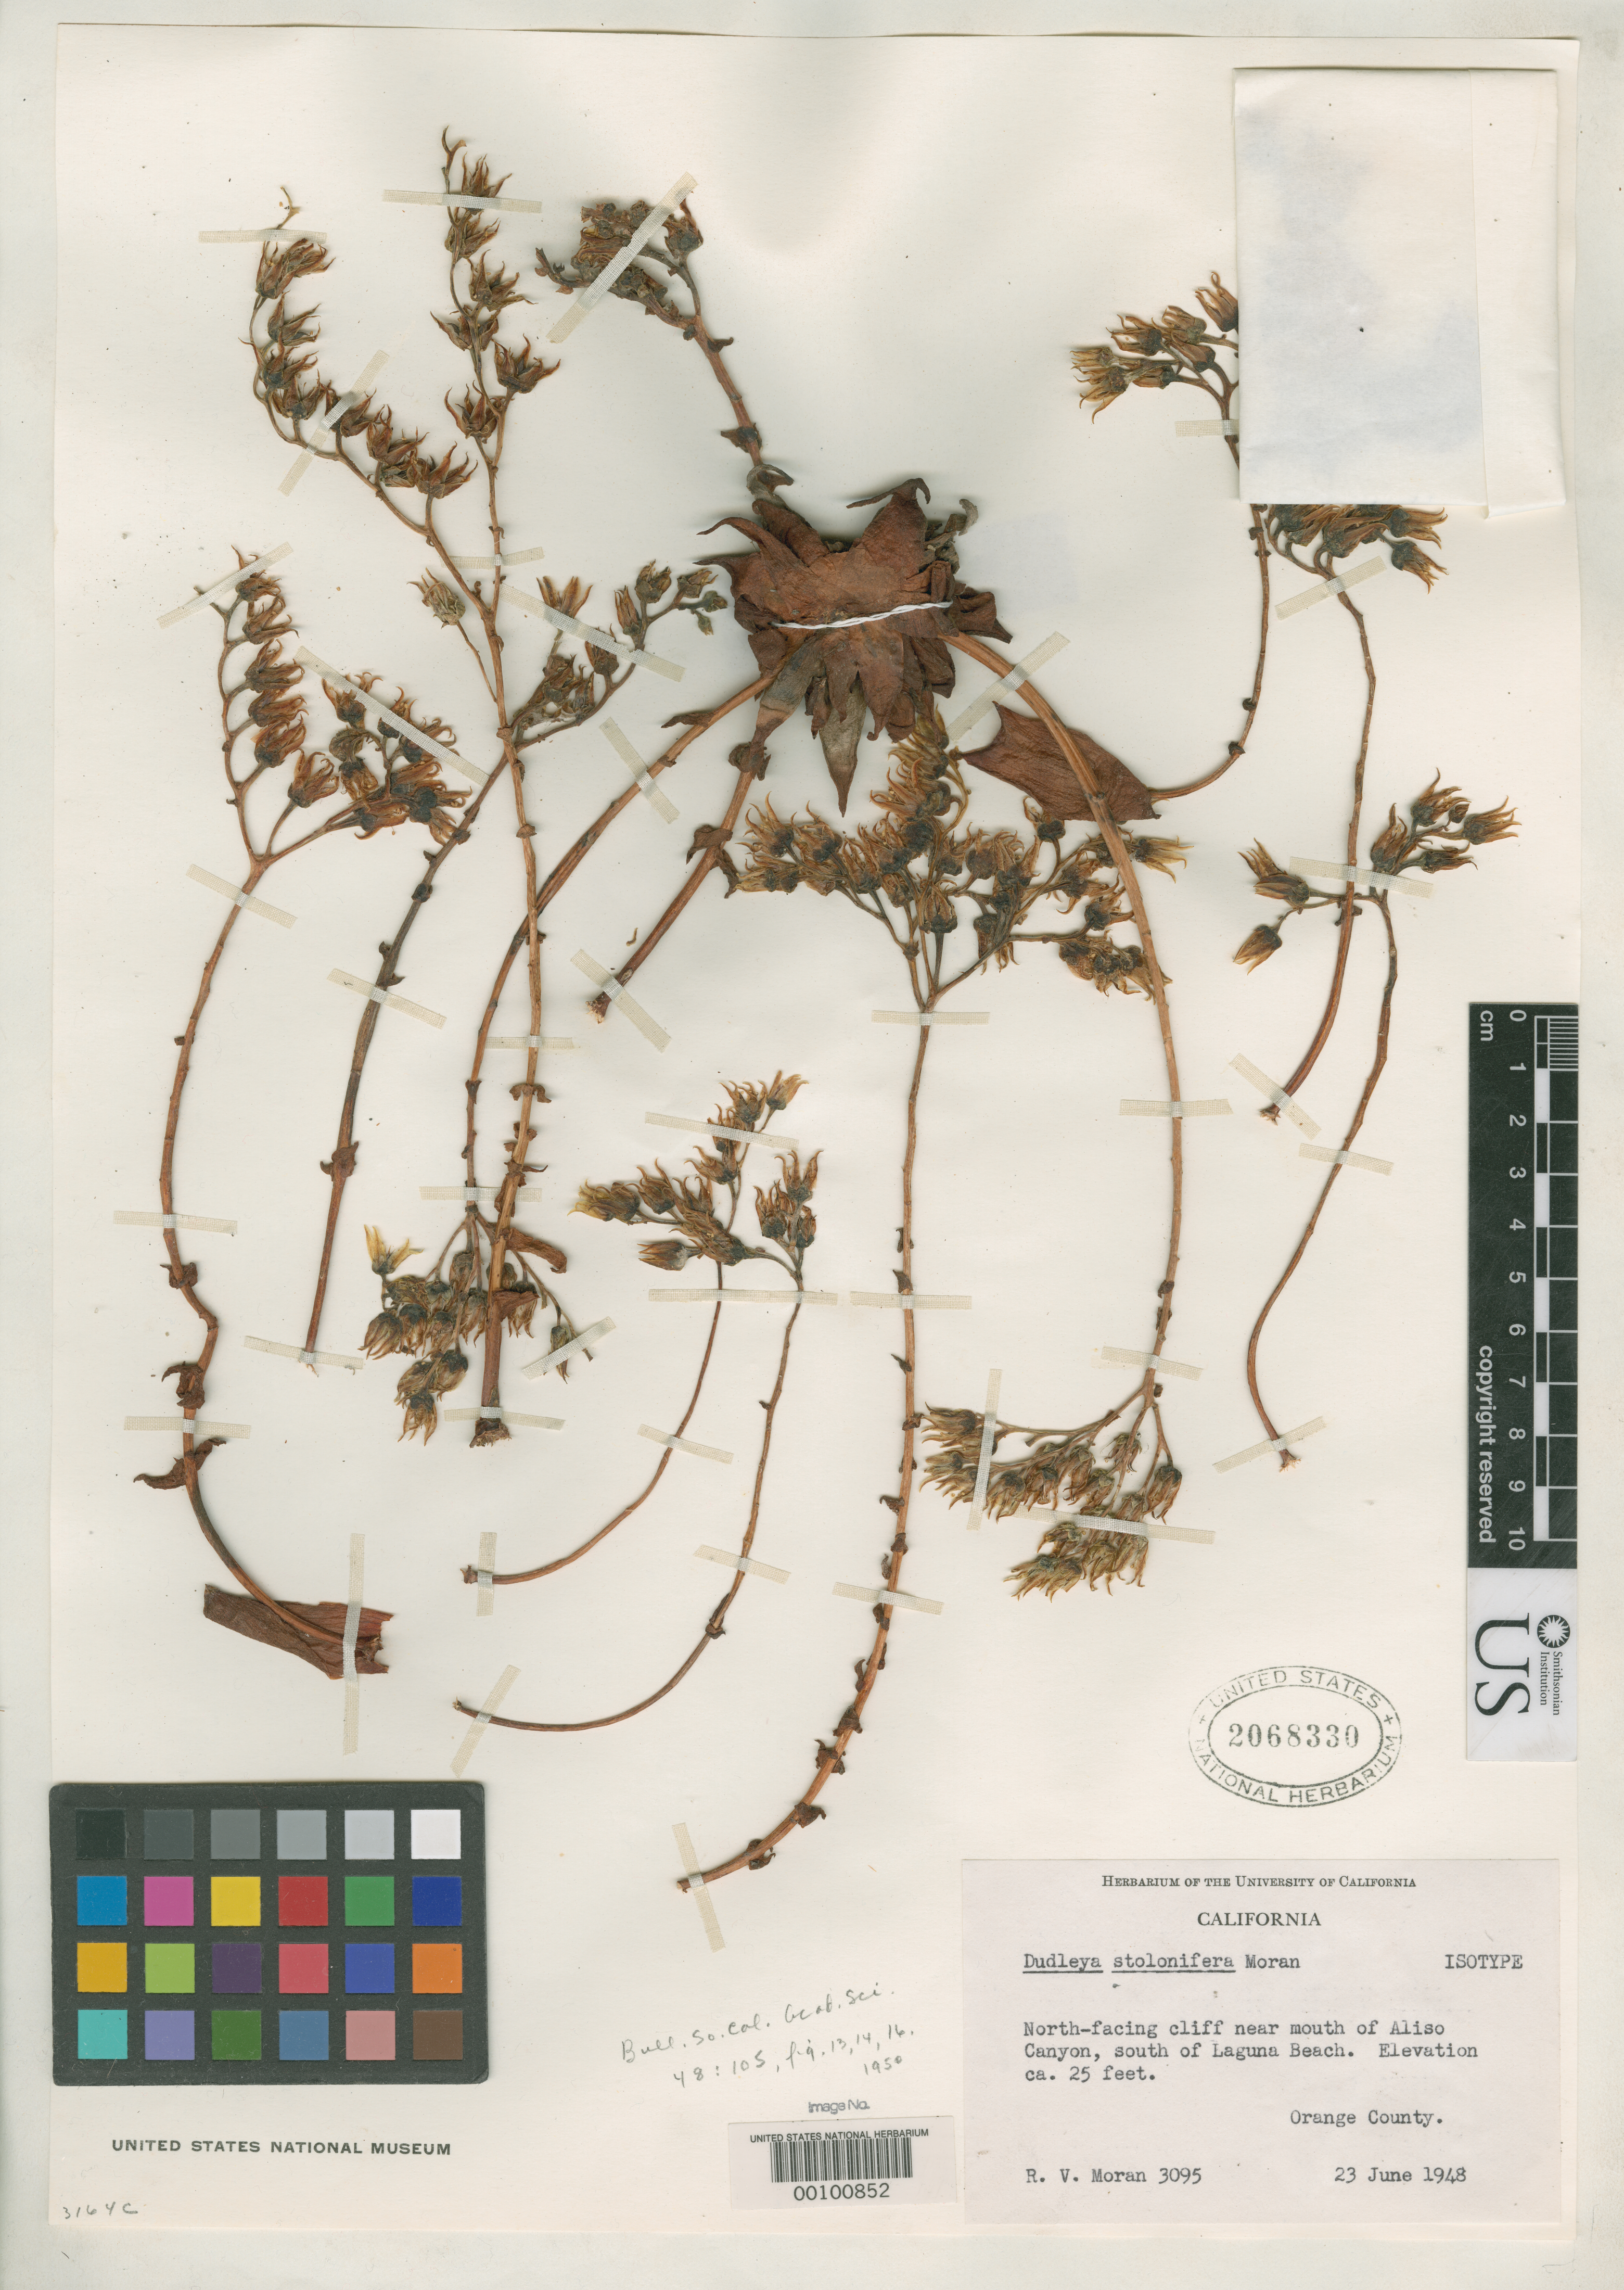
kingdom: Plantae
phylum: Tracheophyta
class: Magnoliopsida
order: Saxifragales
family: Crassulaceae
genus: Dudleya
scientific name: Dudleya stolonifera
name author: Moran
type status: Isotype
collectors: R. V. Moran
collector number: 3095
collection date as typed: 23 Jun 1948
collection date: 1948-06-23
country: United States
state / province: California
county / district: Orange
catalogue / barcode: US 2068330